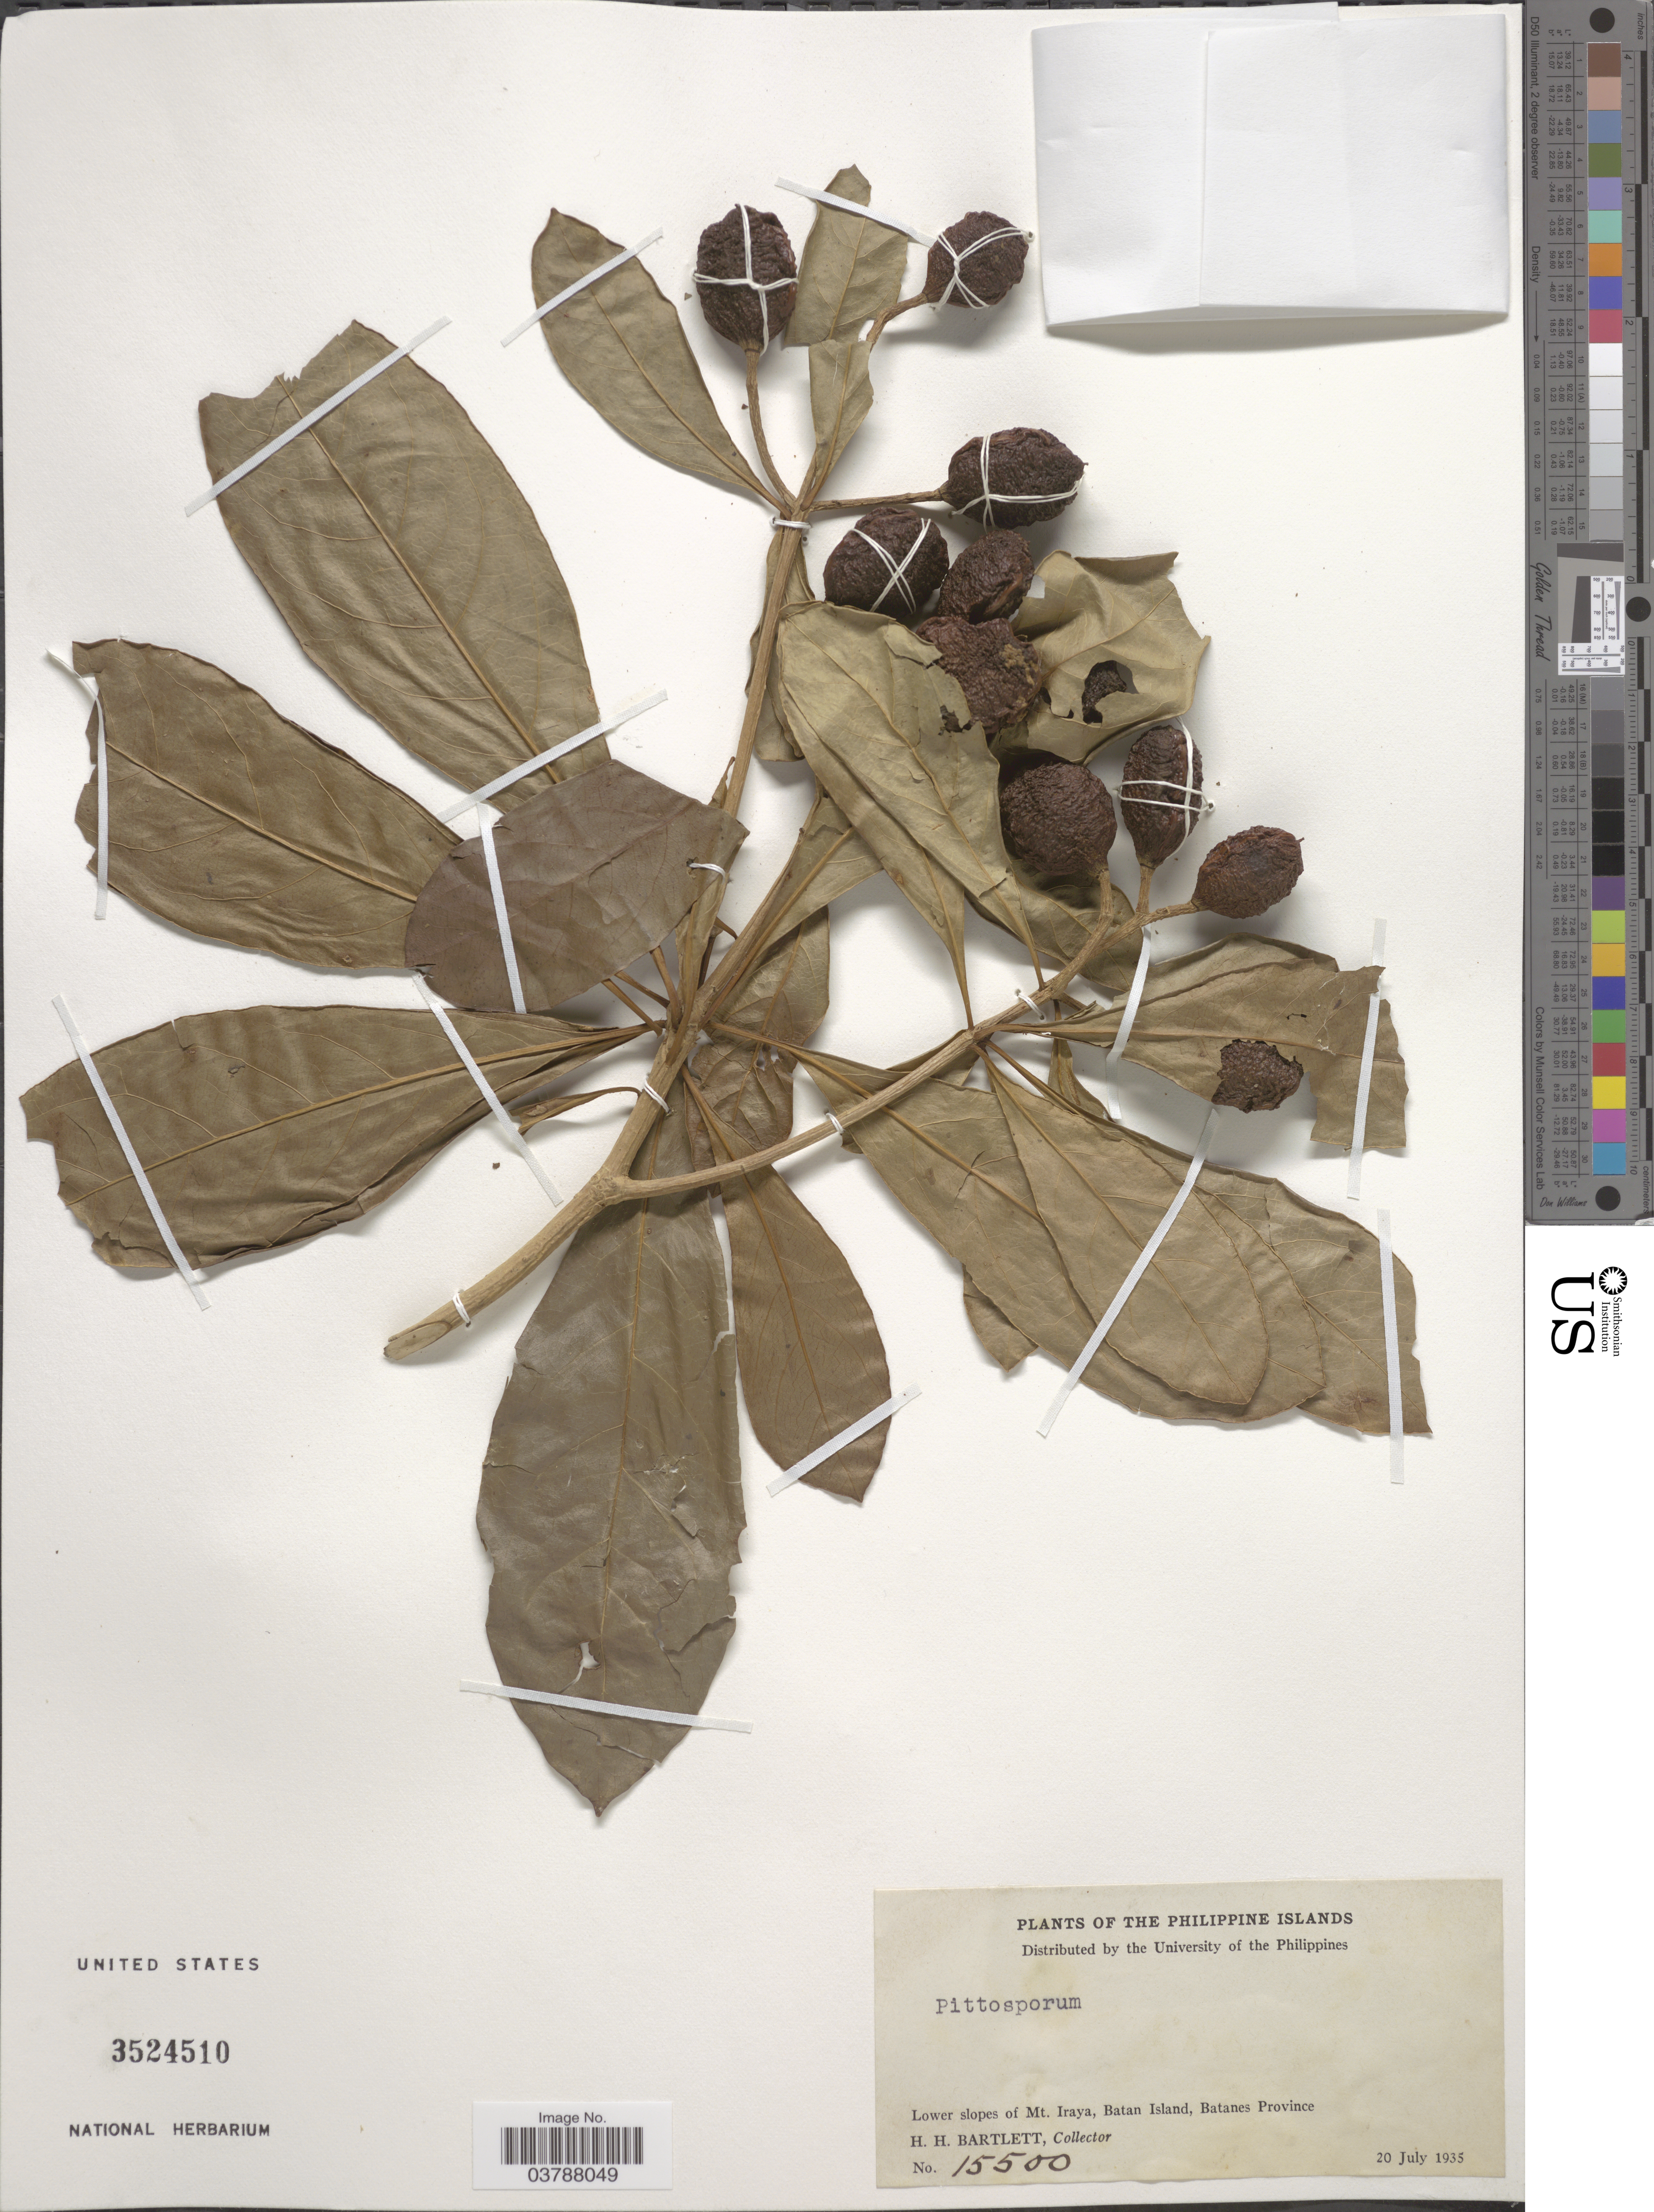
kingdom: Plantae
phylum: Tracheophyta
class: Magnoliopsida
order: Apiales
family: Pittosporaceae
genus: Pittosporum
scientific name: Pittosporum sp.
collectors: H. H. Bartlett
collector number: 15500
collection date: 1935-07-20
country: Philippines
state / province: Cagayan Valley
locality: The Philippine Islands. Lower slopes of Mt. Iraya, Batan Island, Batanes Province.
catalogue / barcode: US 3524510